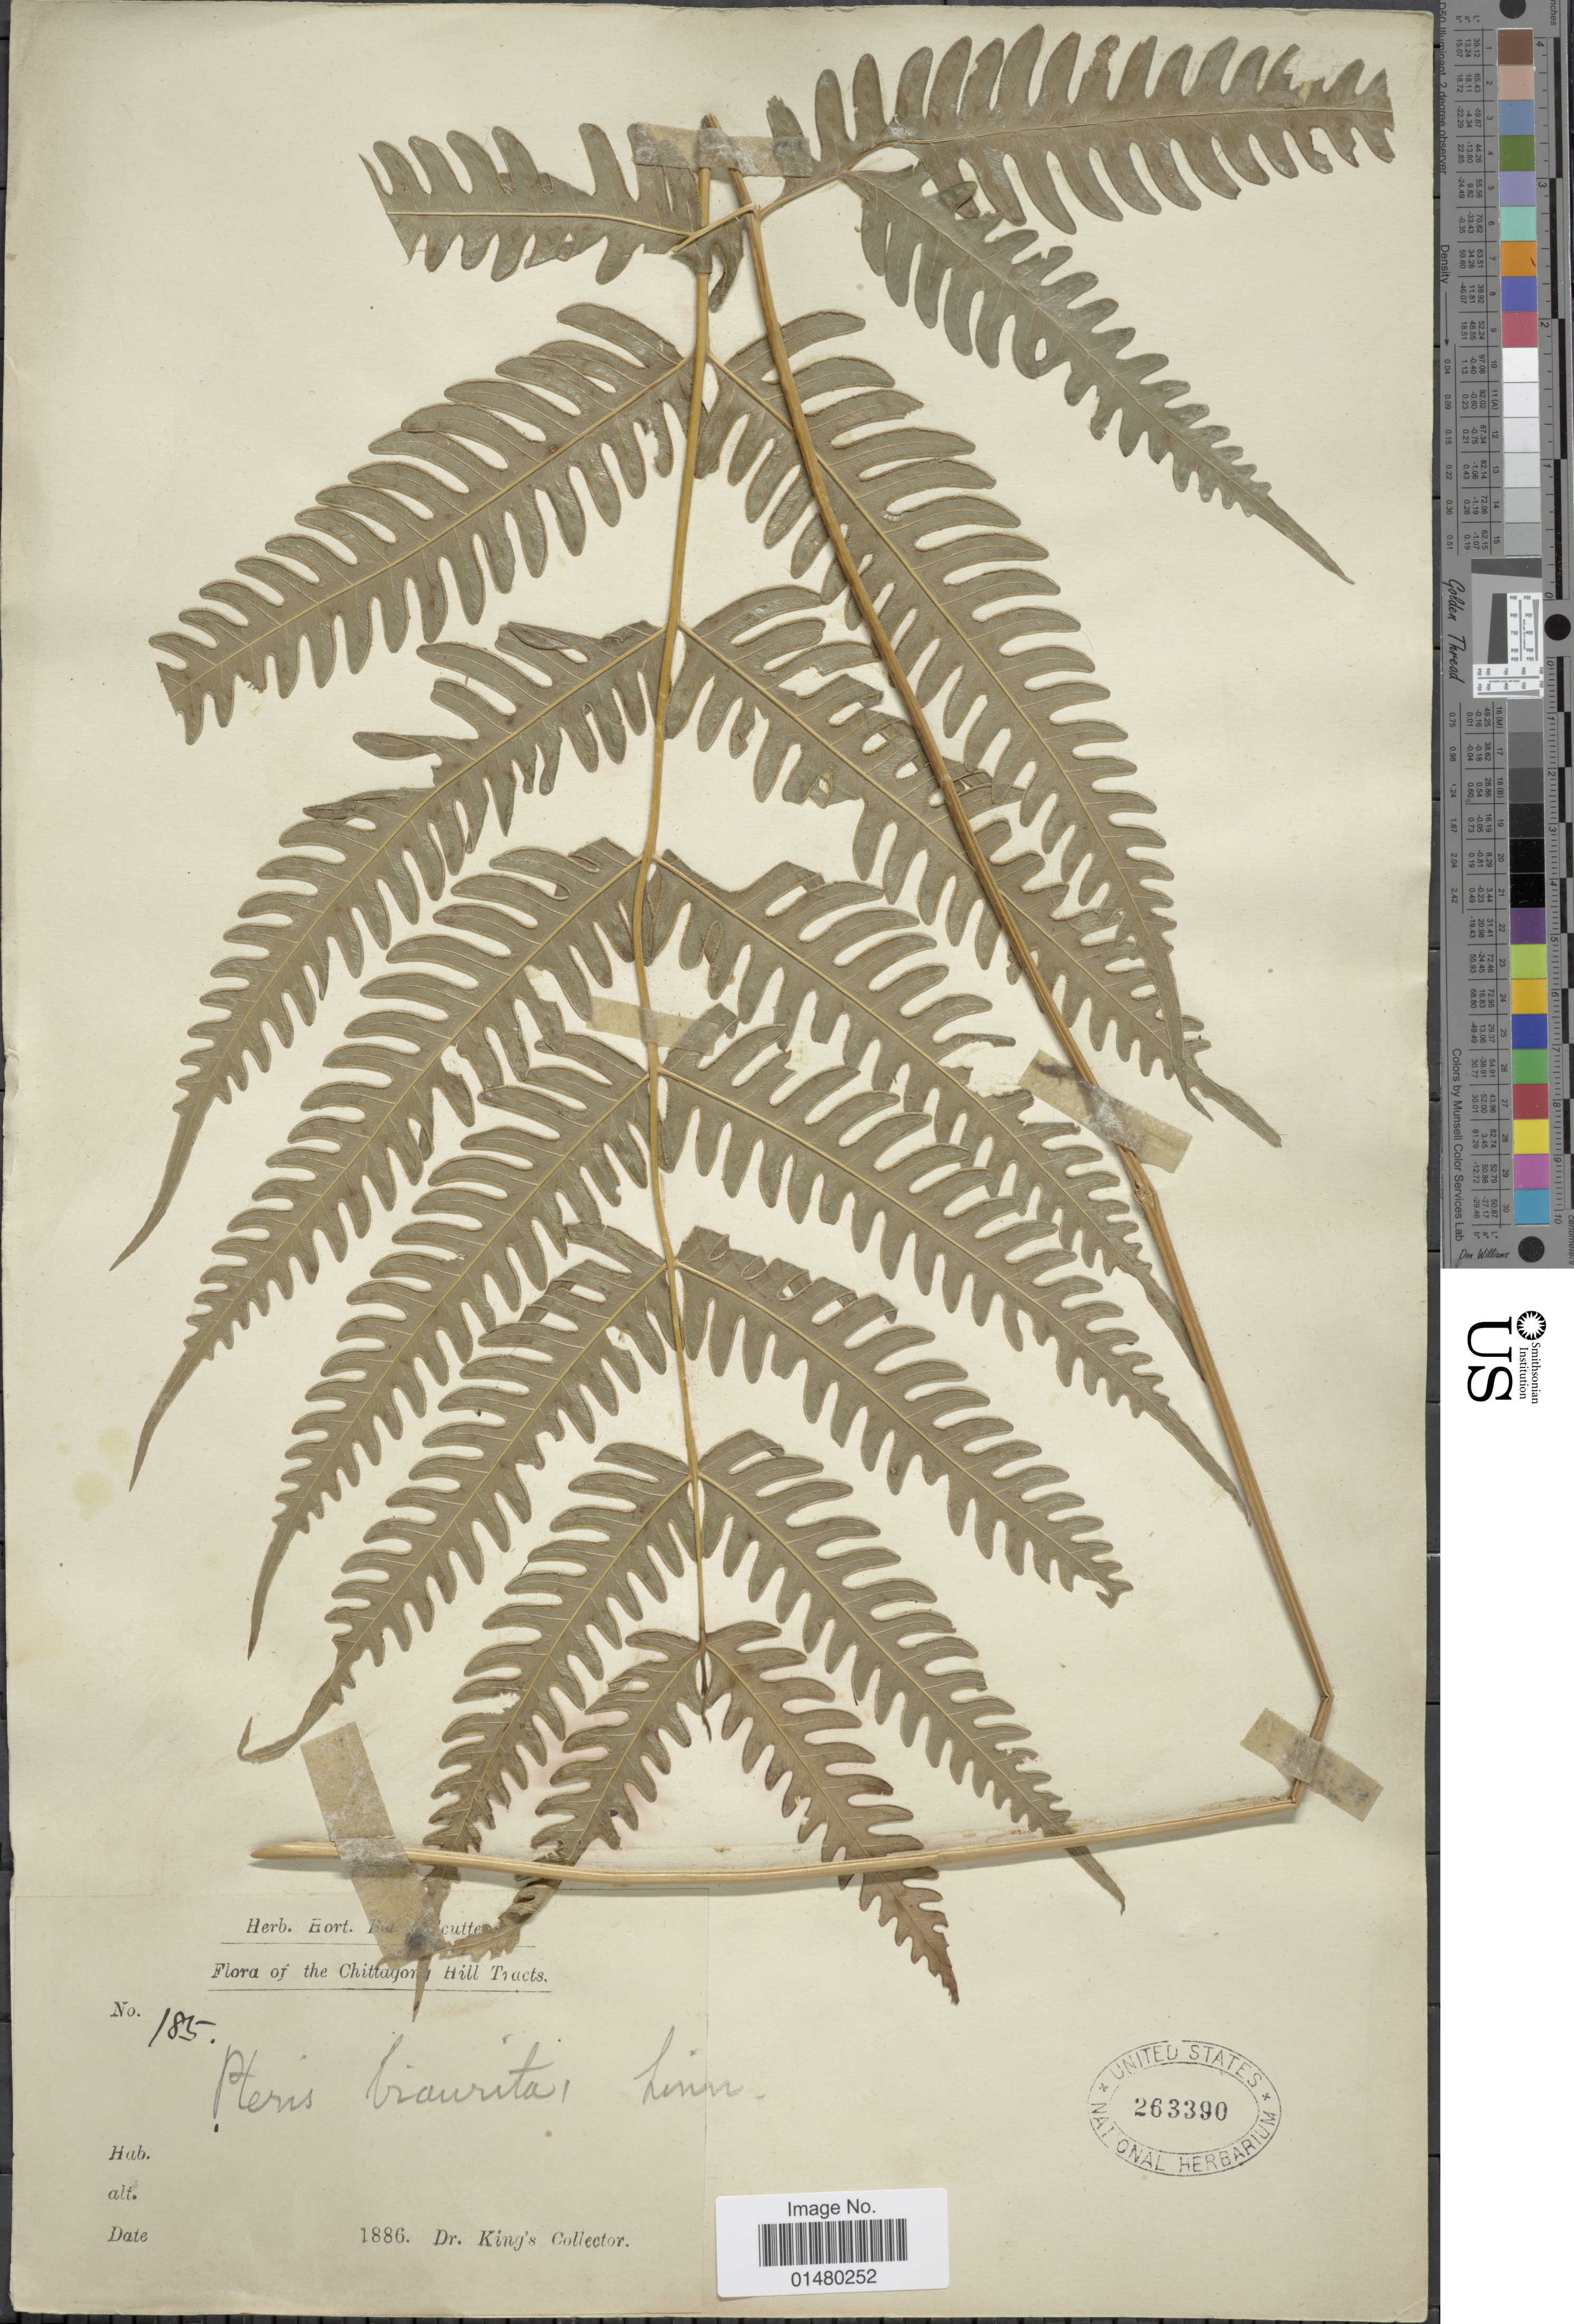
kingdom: Plantae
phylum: Tracheophyta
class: Polypodiopsida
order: Polypodiales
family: Pteridaceae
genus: Pteris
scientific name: Pteris biaurita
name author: L.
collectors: Dr. King's collector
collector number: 185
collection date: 1886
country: Bangladesh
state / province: Chittagong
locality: The Chittagong Hill Tracts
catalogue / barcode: US 263390